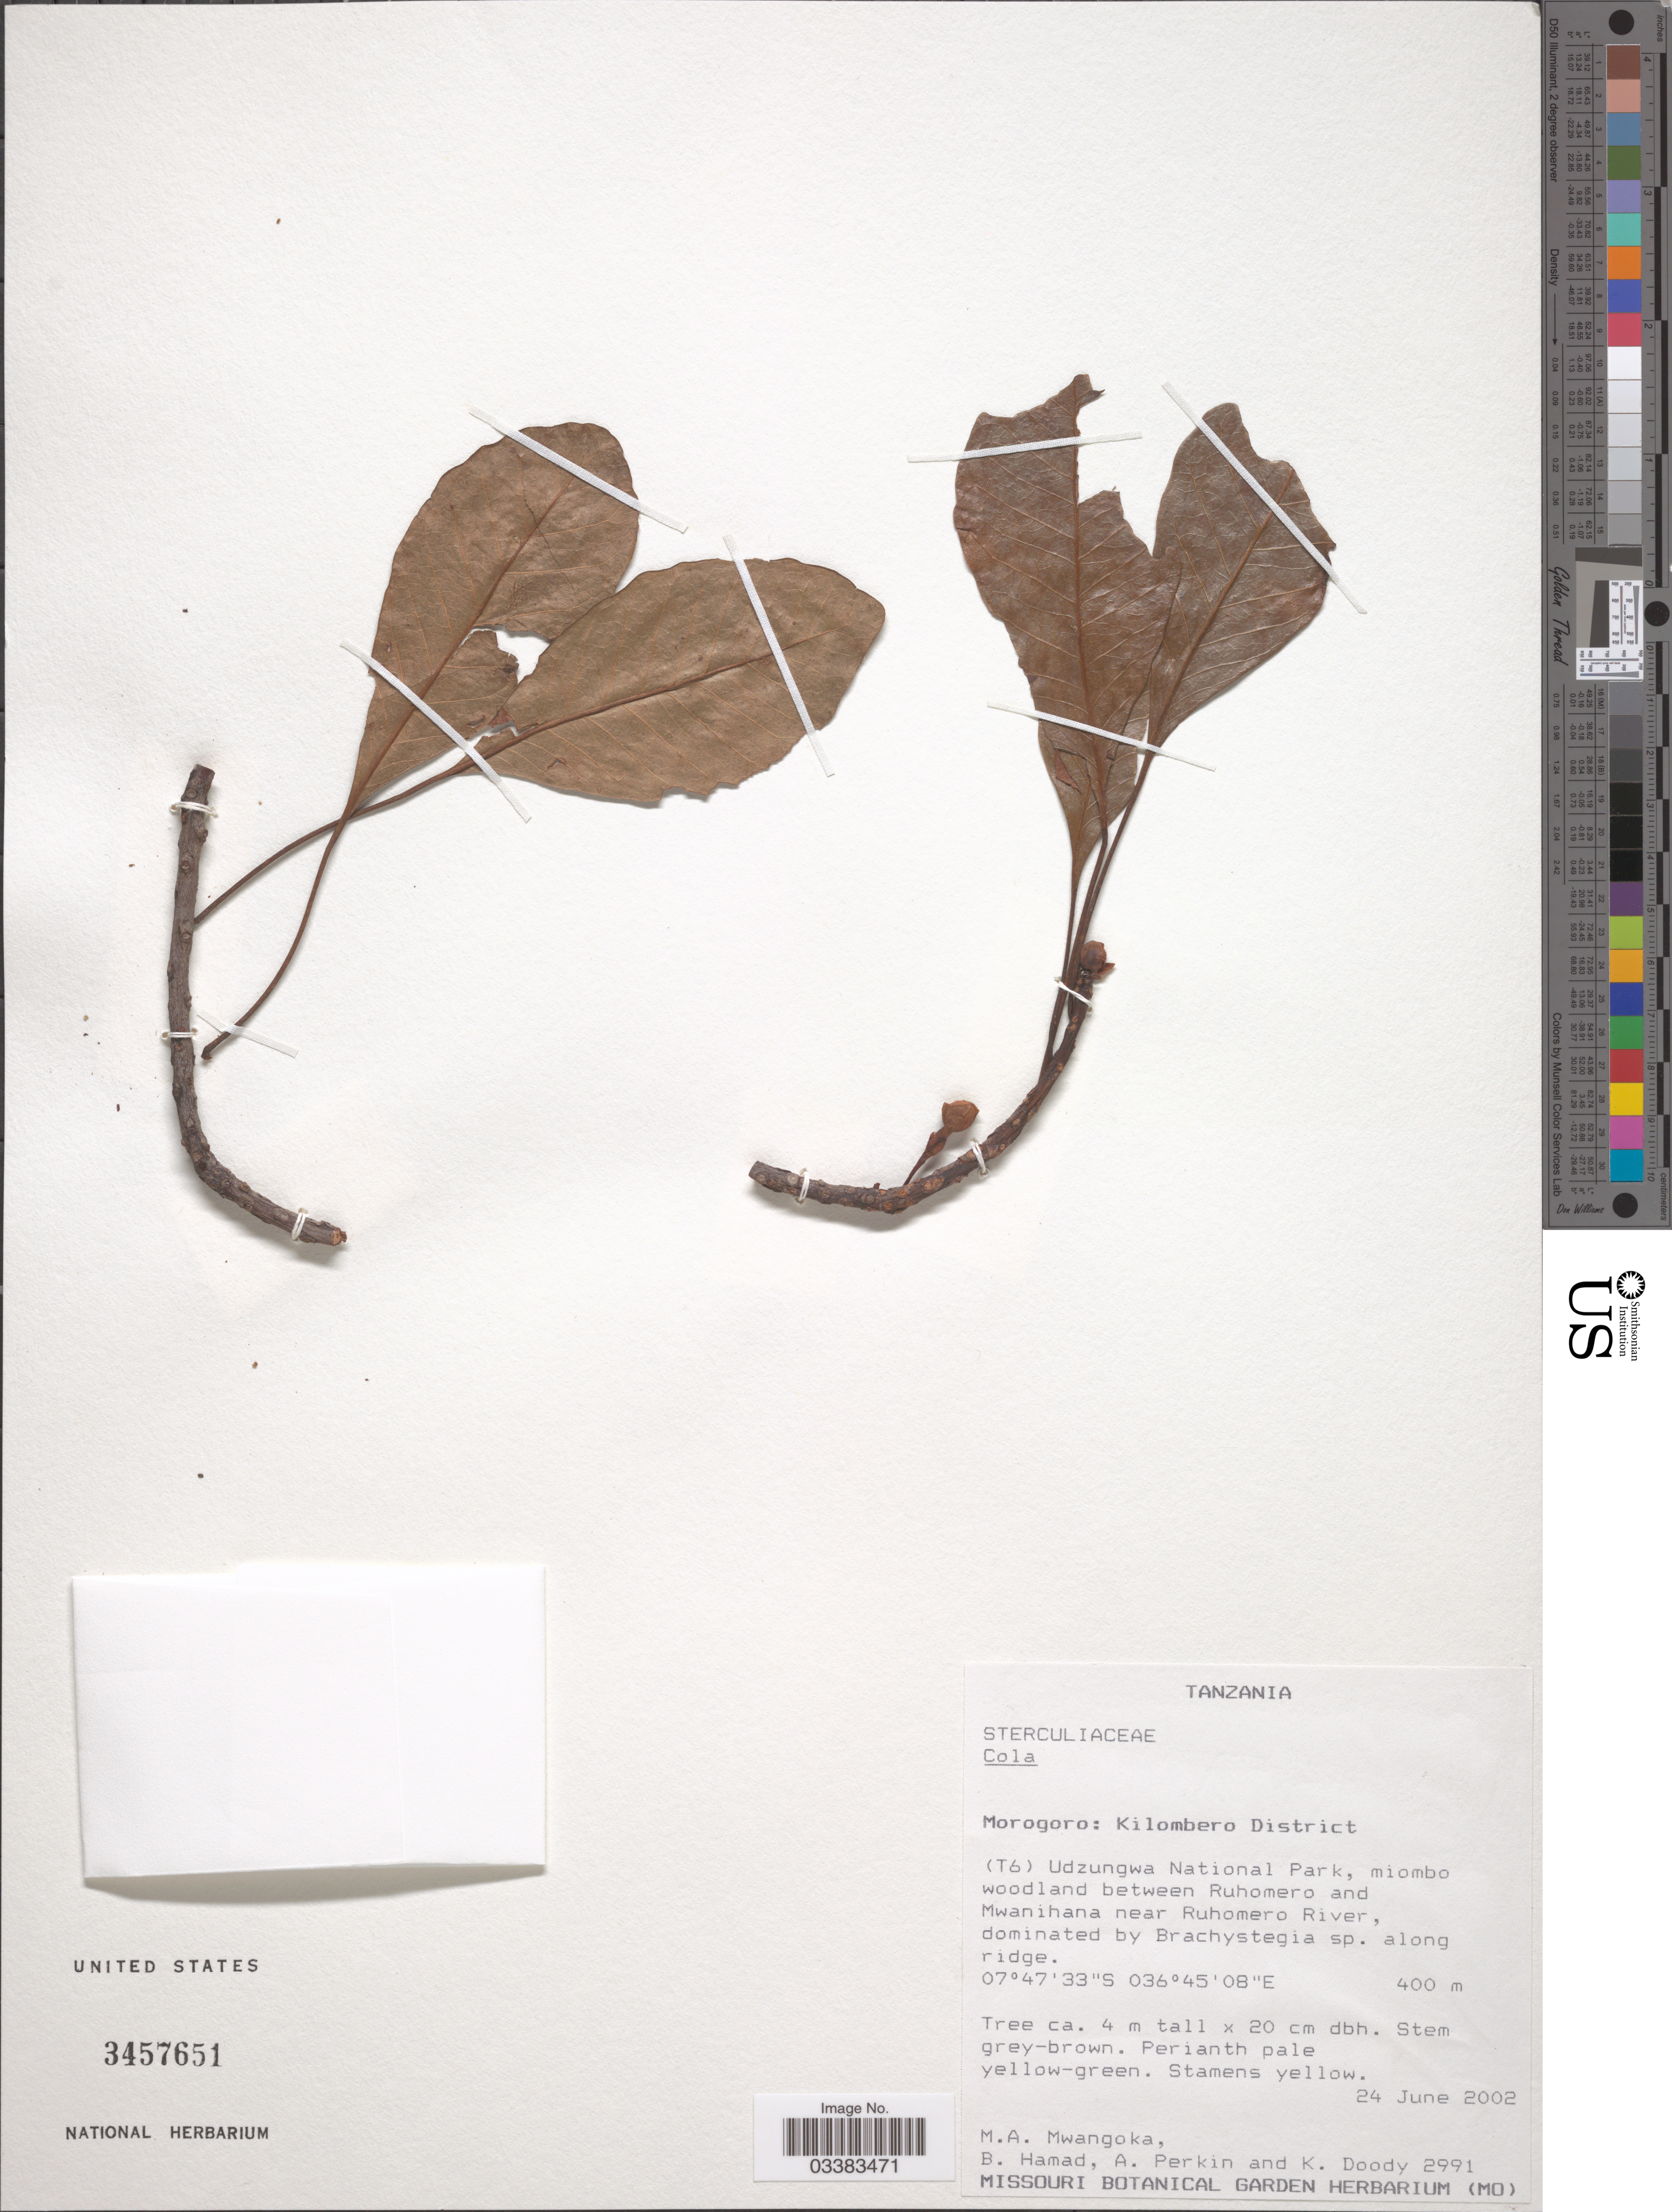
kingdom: Plantae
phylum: Tracheophyta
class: Magnoliopsida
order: Malvales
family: Malvaceae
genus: Cola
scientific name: Cola sp.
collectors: M. A. Mwangoka, B. Hamad, A. Perkin & K. Doody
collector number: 2991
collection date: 2002-06-24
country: Tanzania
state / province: Morogoro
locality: Kilombero District. (T6) Udzungwa National Park, miombo woodland between Ruhomero and Mwanihana near Ruhomero River.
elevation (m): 400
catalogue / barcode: US 3457651